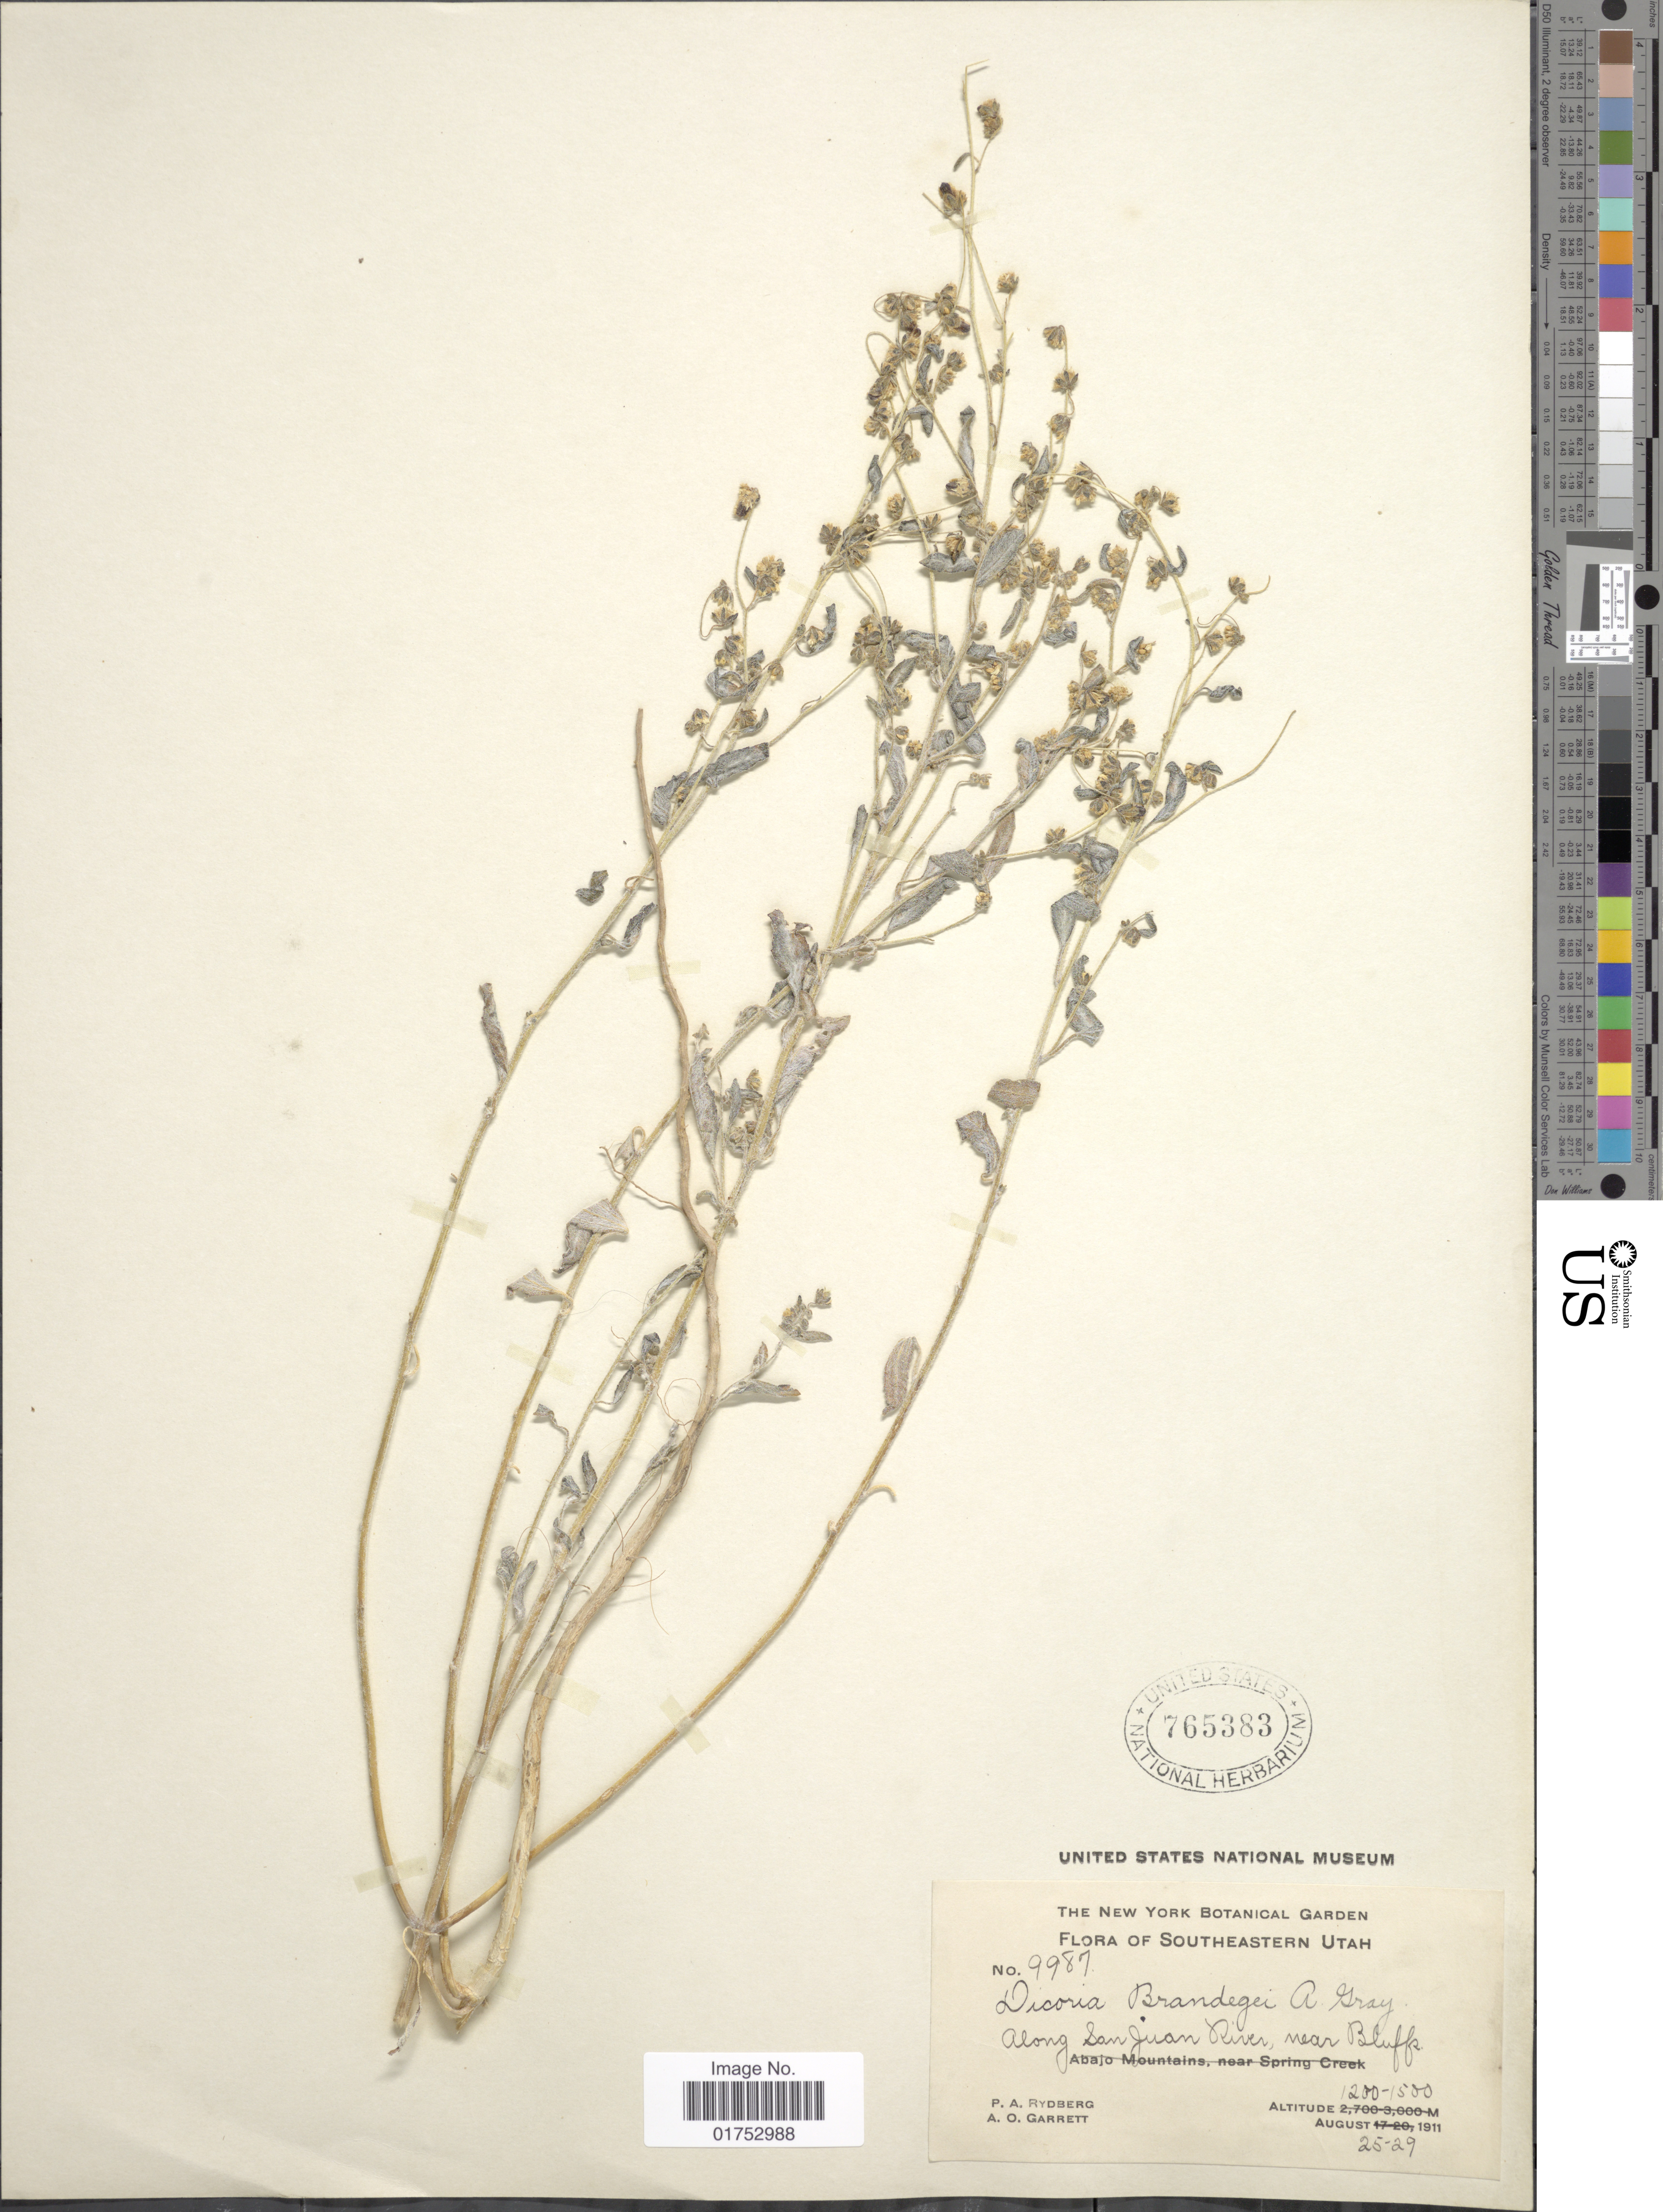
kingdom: Plantae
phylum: Tracheophyta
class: Magnoliopsida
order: Asterales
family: Asteraceae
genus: Dicoria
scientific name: Dicoria brandegeei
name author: A. Gray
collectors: P. A. Rydberg & A. O. Garrett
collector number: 9987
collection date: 1911-08-25/1911-08-29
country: United States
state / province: Utah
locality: Southeastern Utah, along San Juan River, near Bluffs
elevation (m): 1200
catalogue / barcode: US 765383